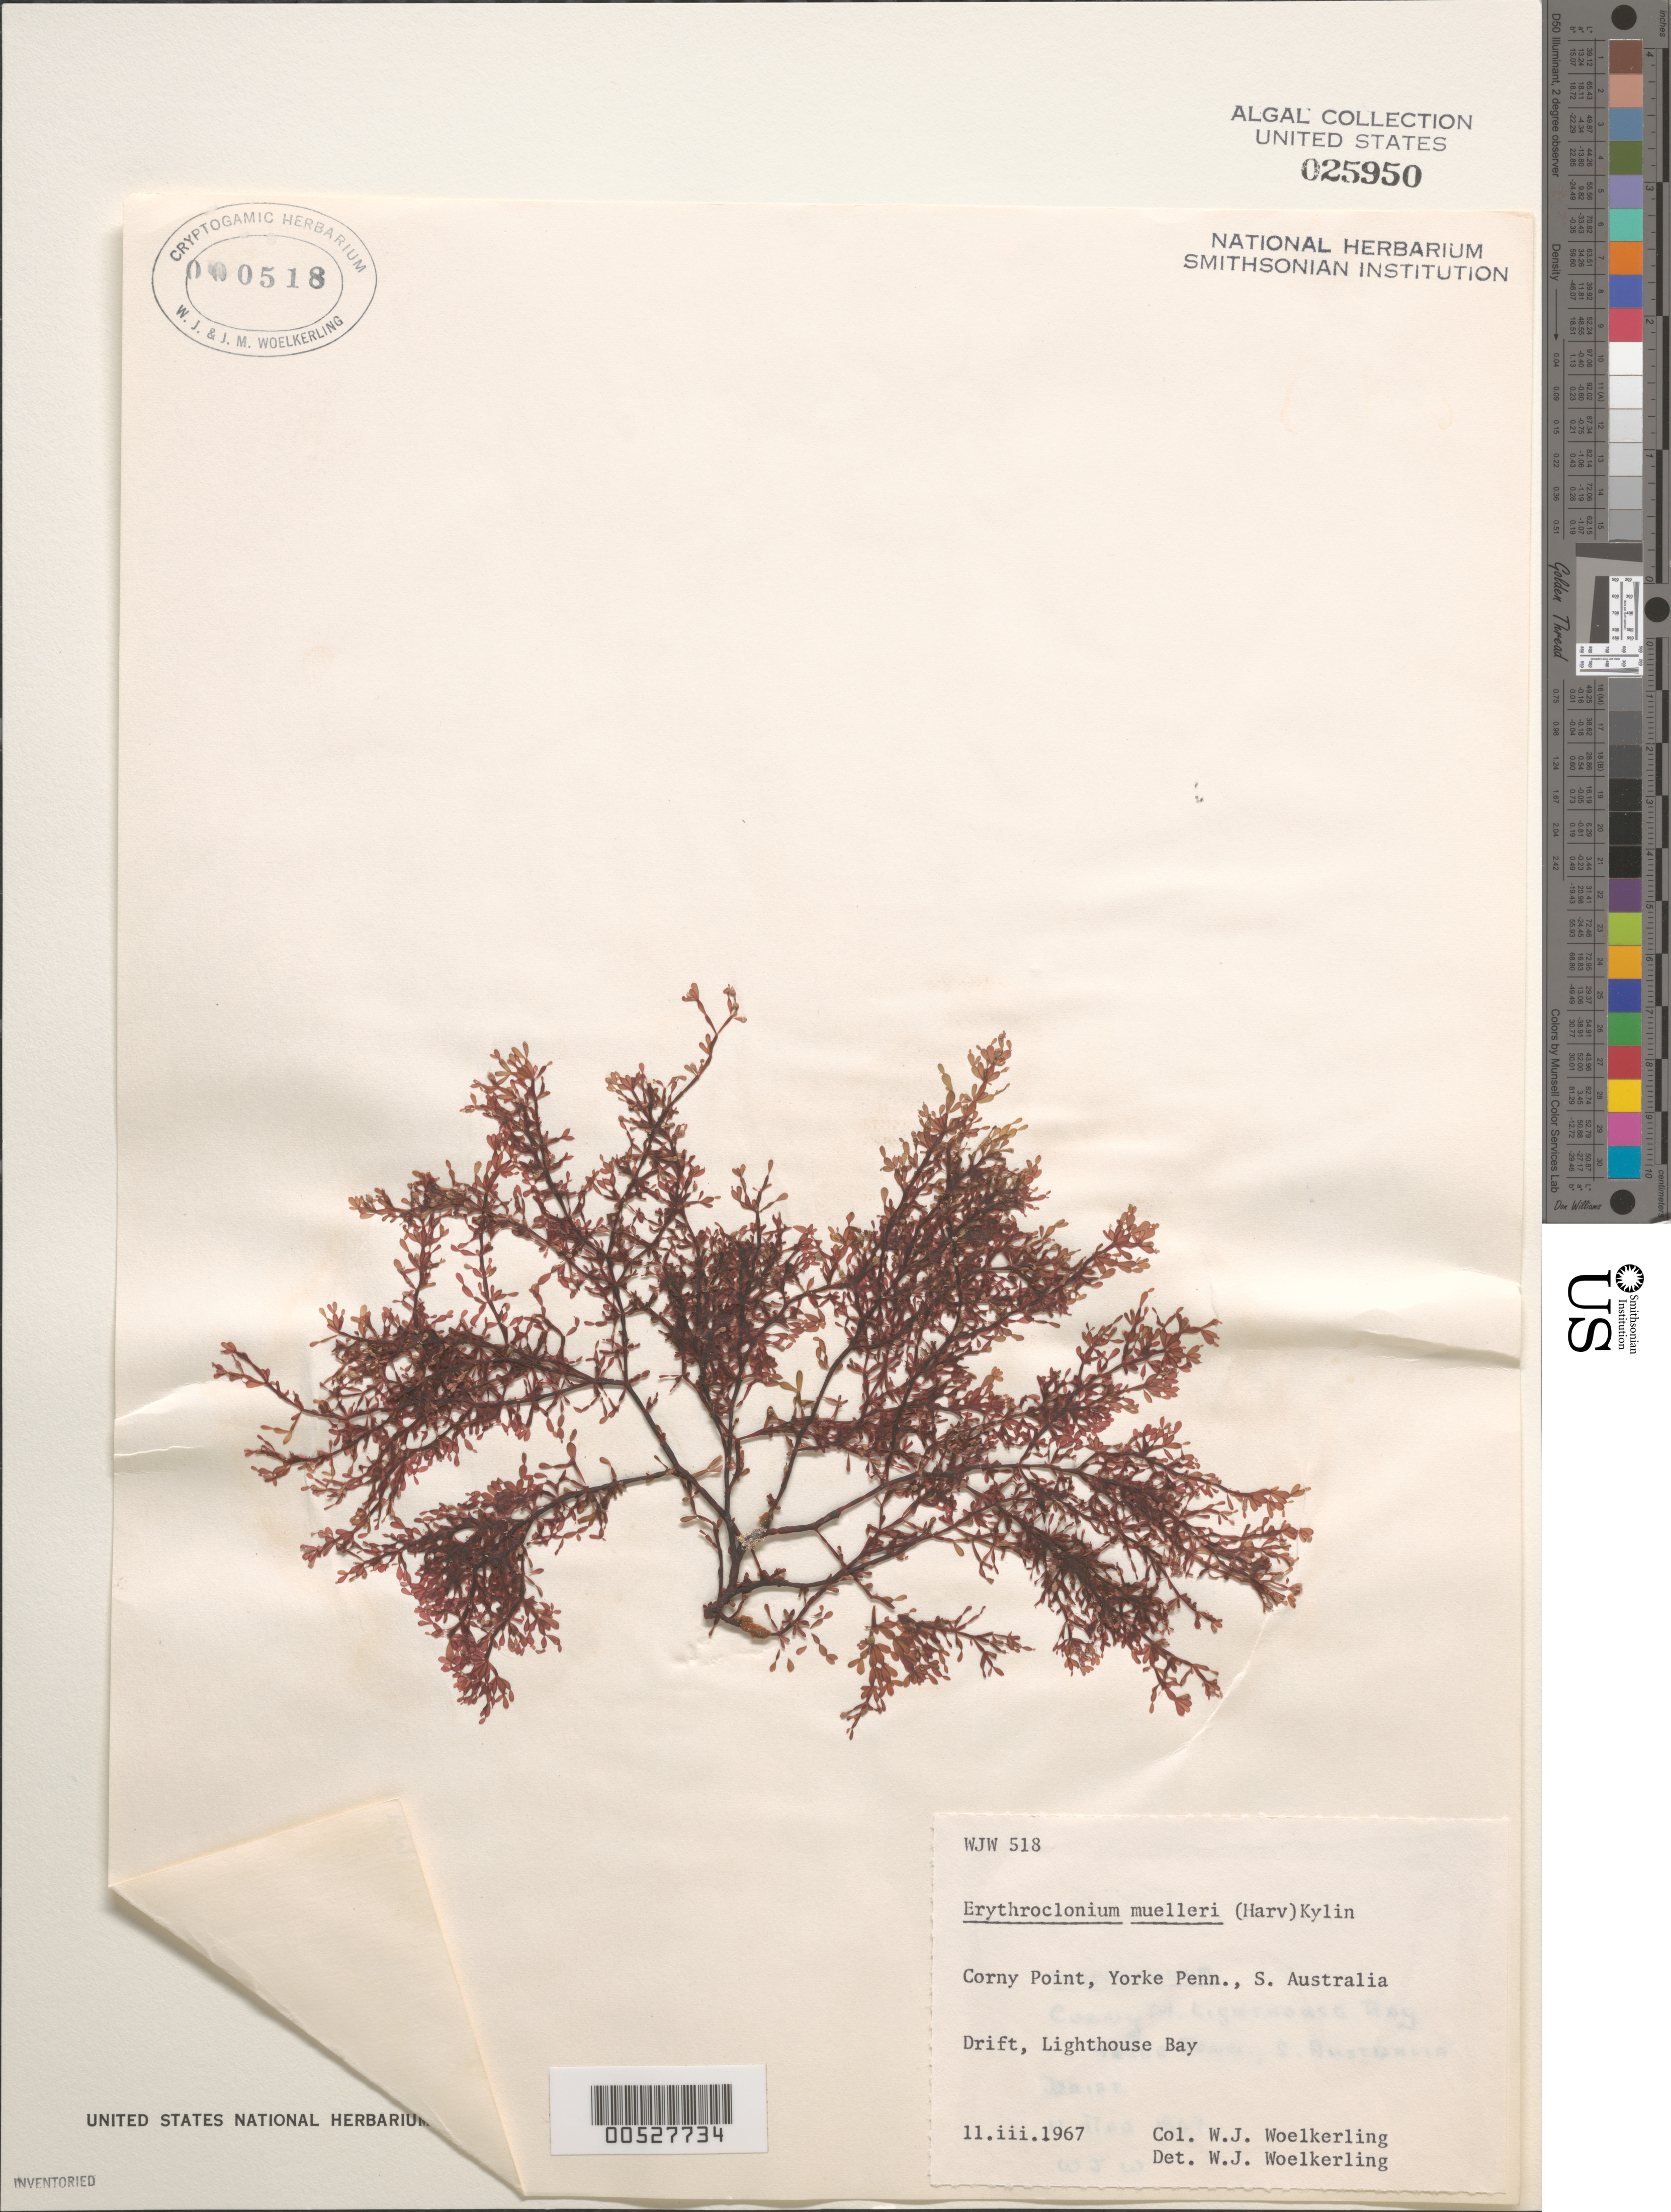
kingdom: Plantae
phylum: Rhodophyta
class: Florideophyceae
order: Gigartinales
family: Areschougiaceae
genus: Erythroclonium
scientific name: Erythroclonium muelleri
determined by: Woelkerling, W. J.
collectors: W. Woelkerling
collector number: WJW 518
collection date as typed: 11 Feb 1967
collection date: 1967-02-11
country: Australia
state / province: South Australia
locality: Lighthouse bay, corny point, yorke peninsula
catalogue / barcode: US 25950